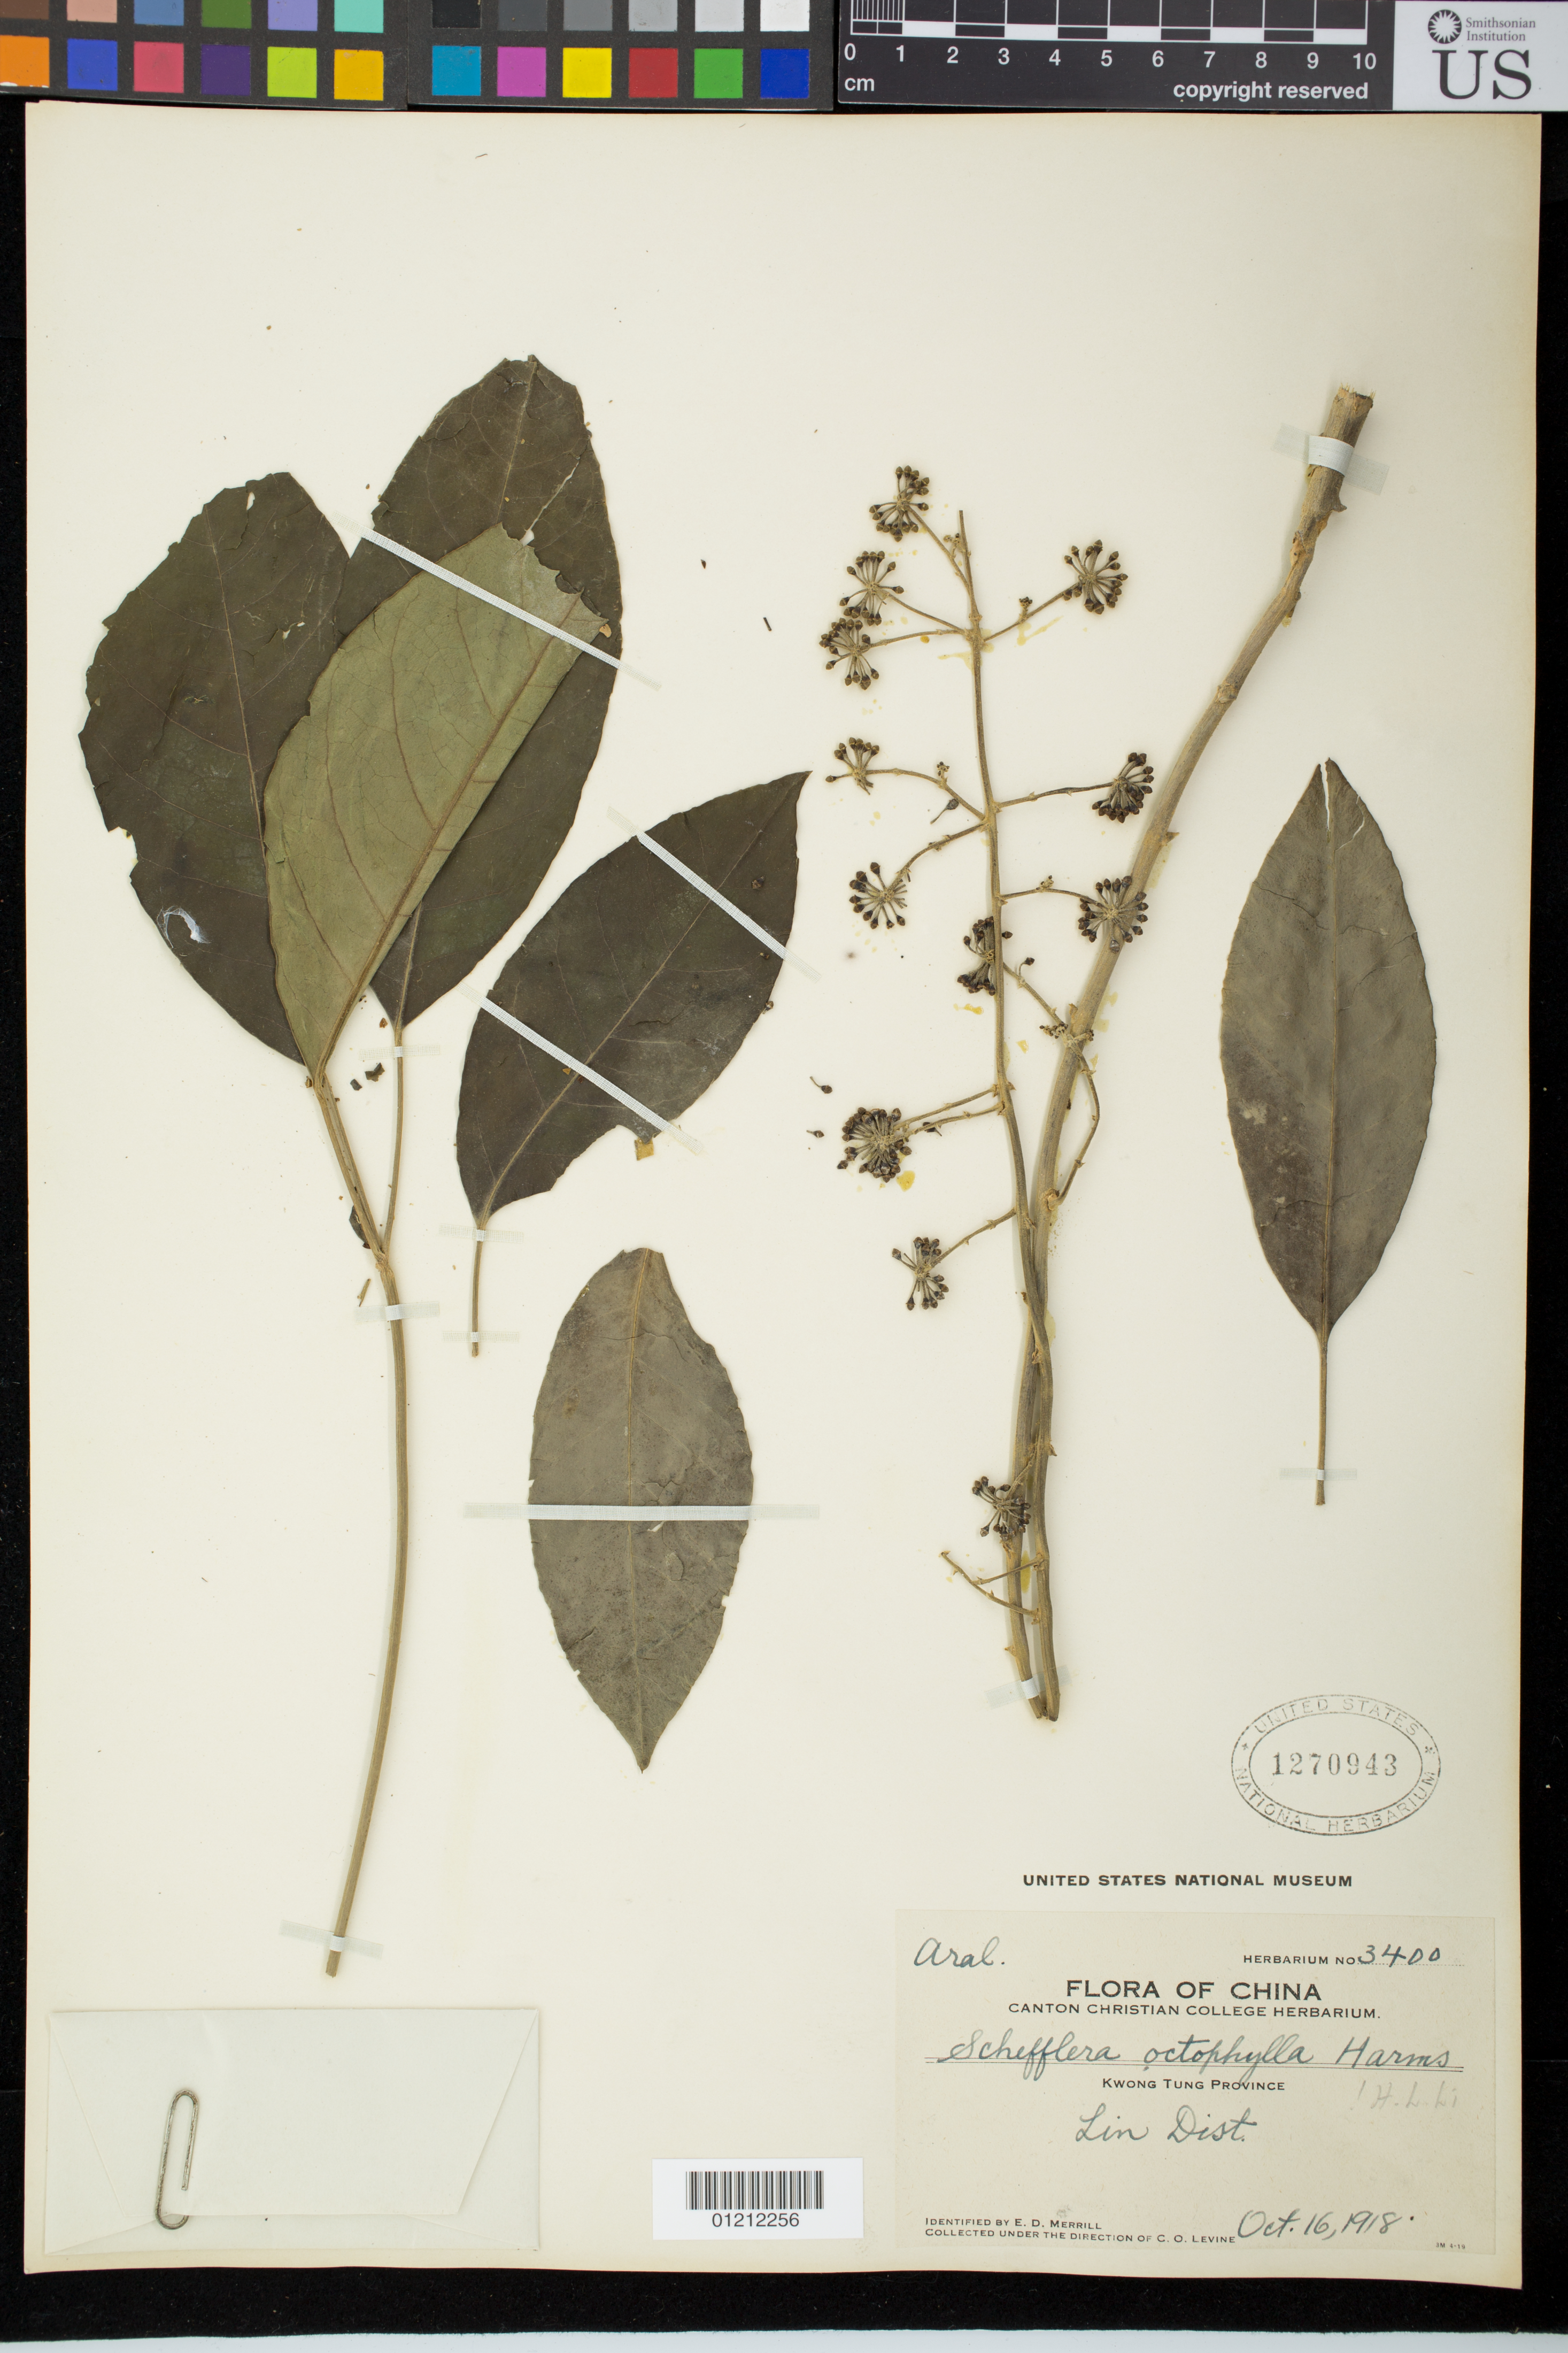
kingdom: Plantae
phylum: Tracheophyta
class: Magnoliopsida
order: Apiales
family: Araliaceae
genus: Schefflera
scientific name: Schefflera heptaphylla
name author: (L.) Frodin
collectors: C. O. Levine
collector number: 3400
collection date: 1918-10-16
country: China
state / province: Guangdong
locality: Lin Dist.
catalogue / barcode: US 1270943